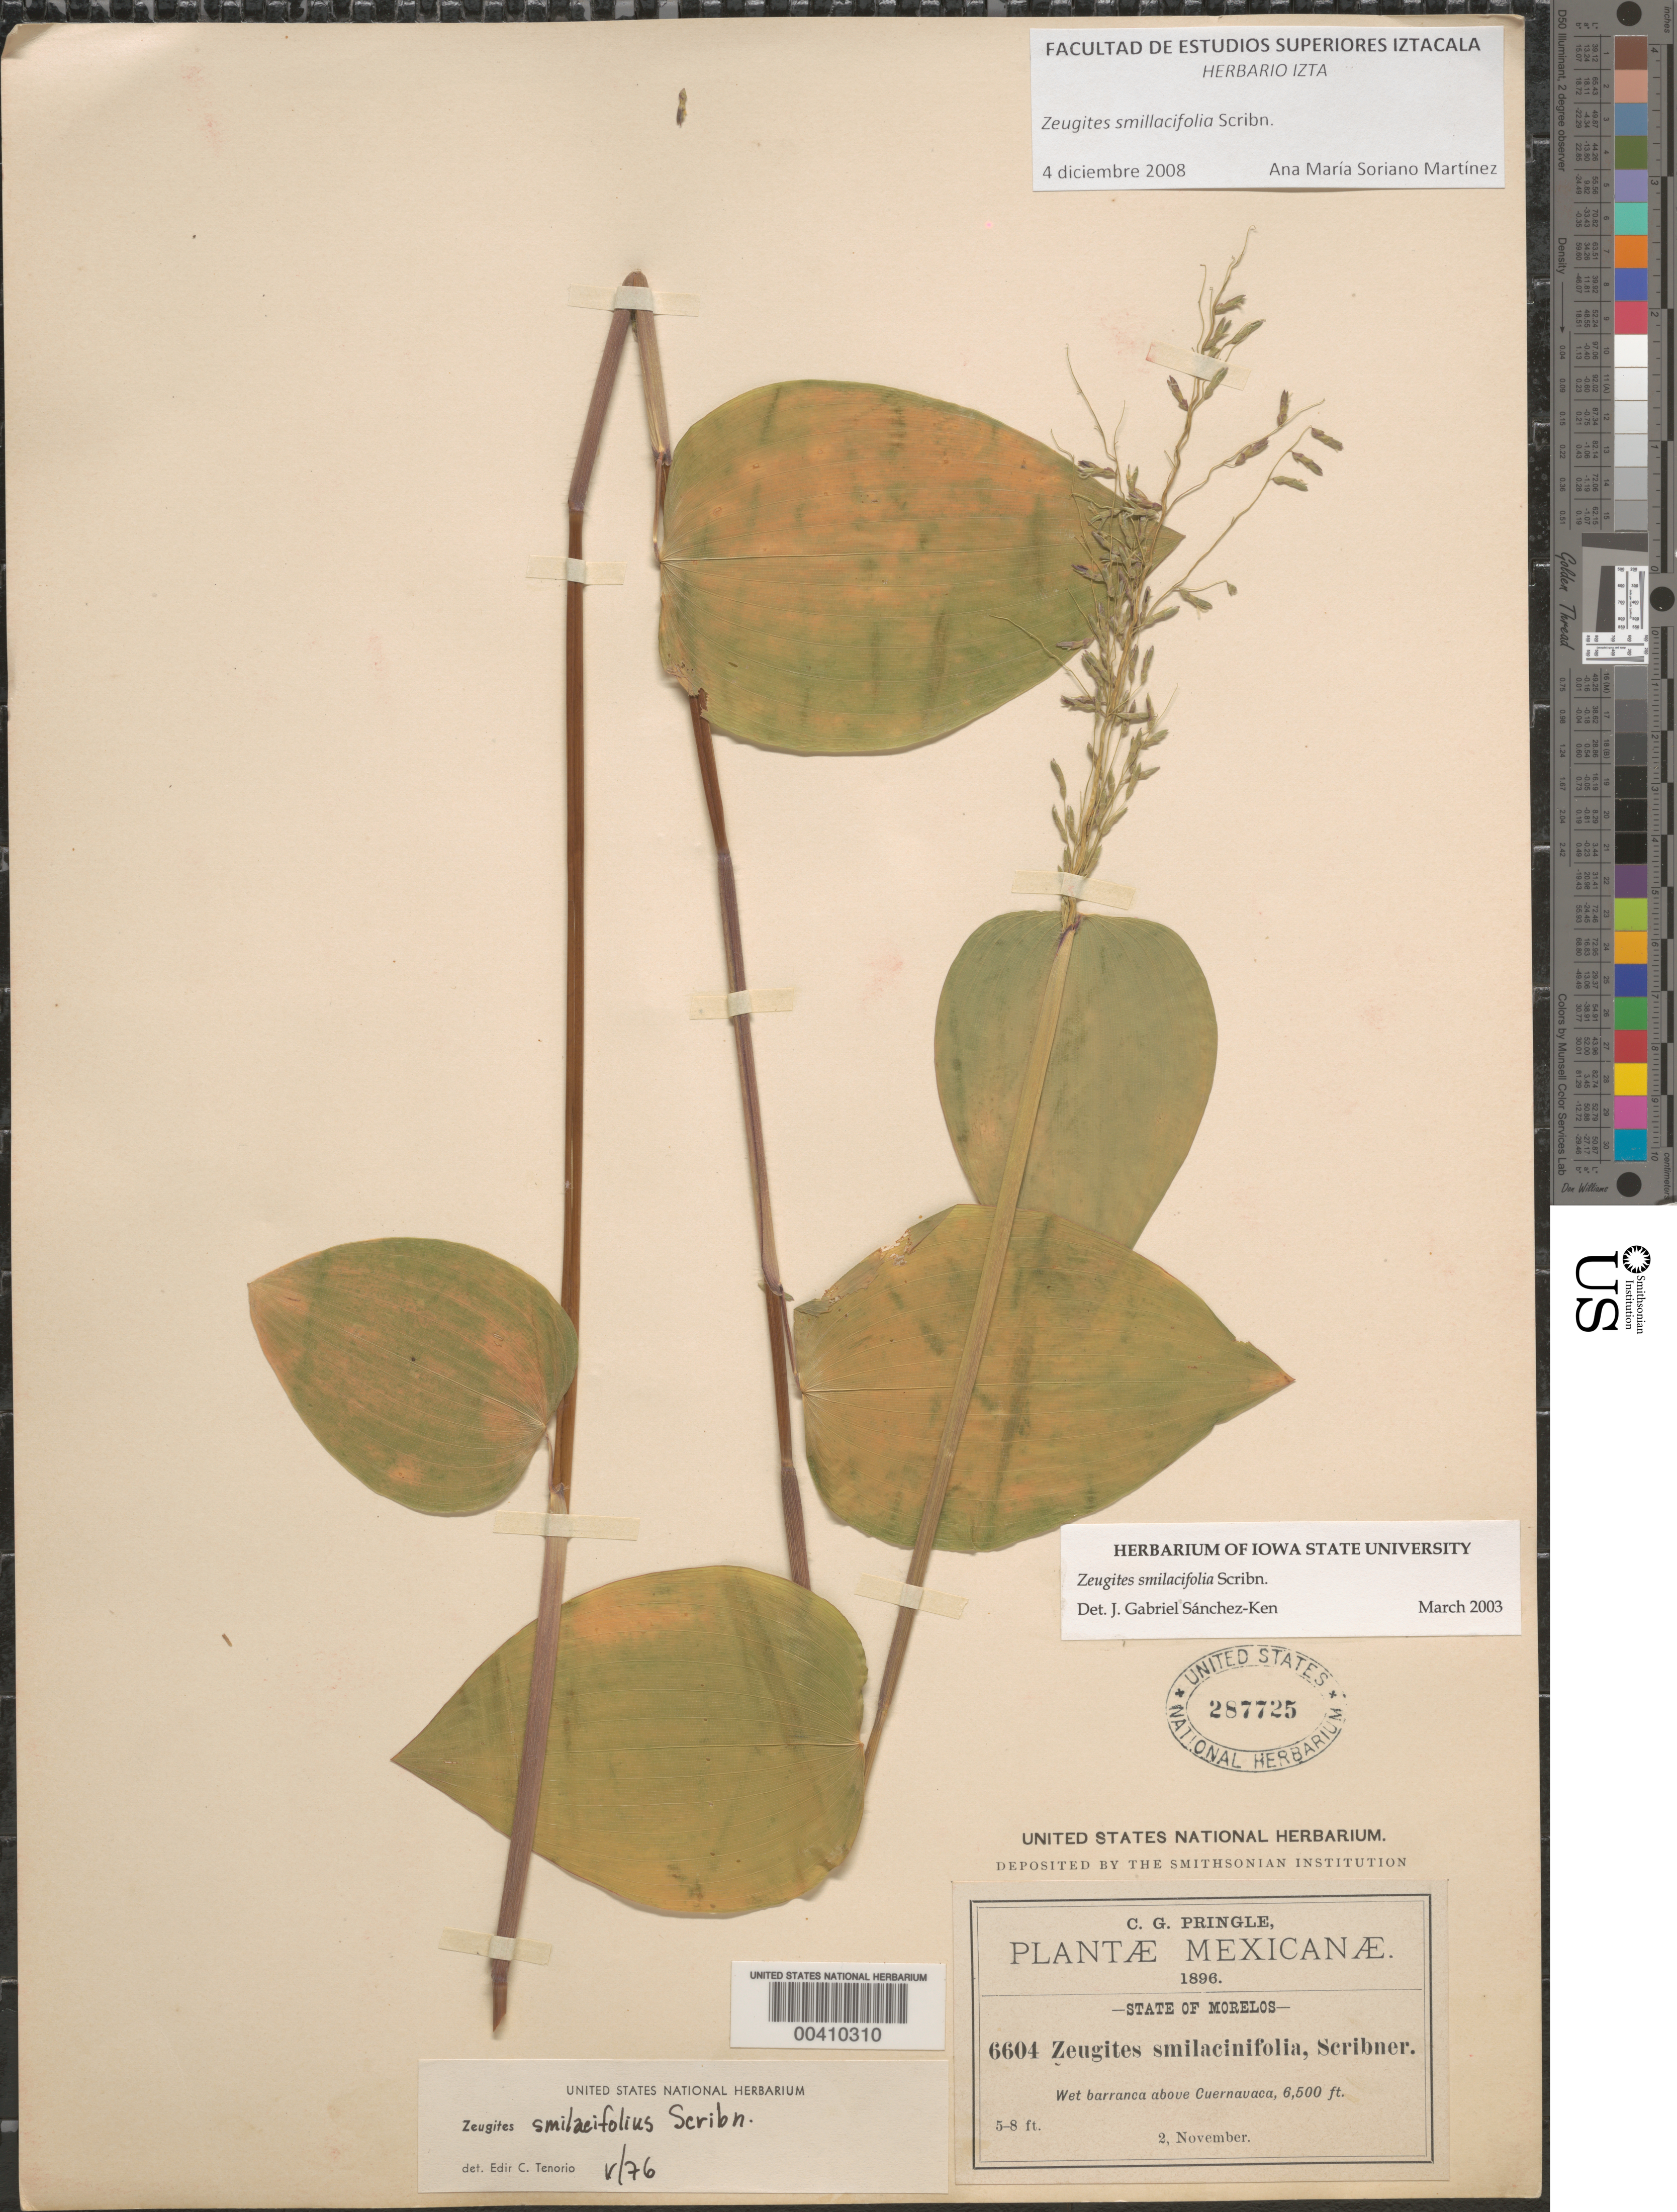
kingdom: Plantae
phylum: Tracheophyta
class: Liliopsida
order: Poales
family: Poaceae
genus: Zeugites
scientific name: Zeugites smilacifolius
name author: Scribn.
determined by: Tenorio, E. C.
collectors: C. G. Pringle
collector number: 6604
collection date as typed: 2 Nov 1896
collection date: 1896-11-02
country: Mexico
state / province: Morelos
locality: Above Cuernavaca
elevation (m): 1981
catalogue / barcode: US 287725